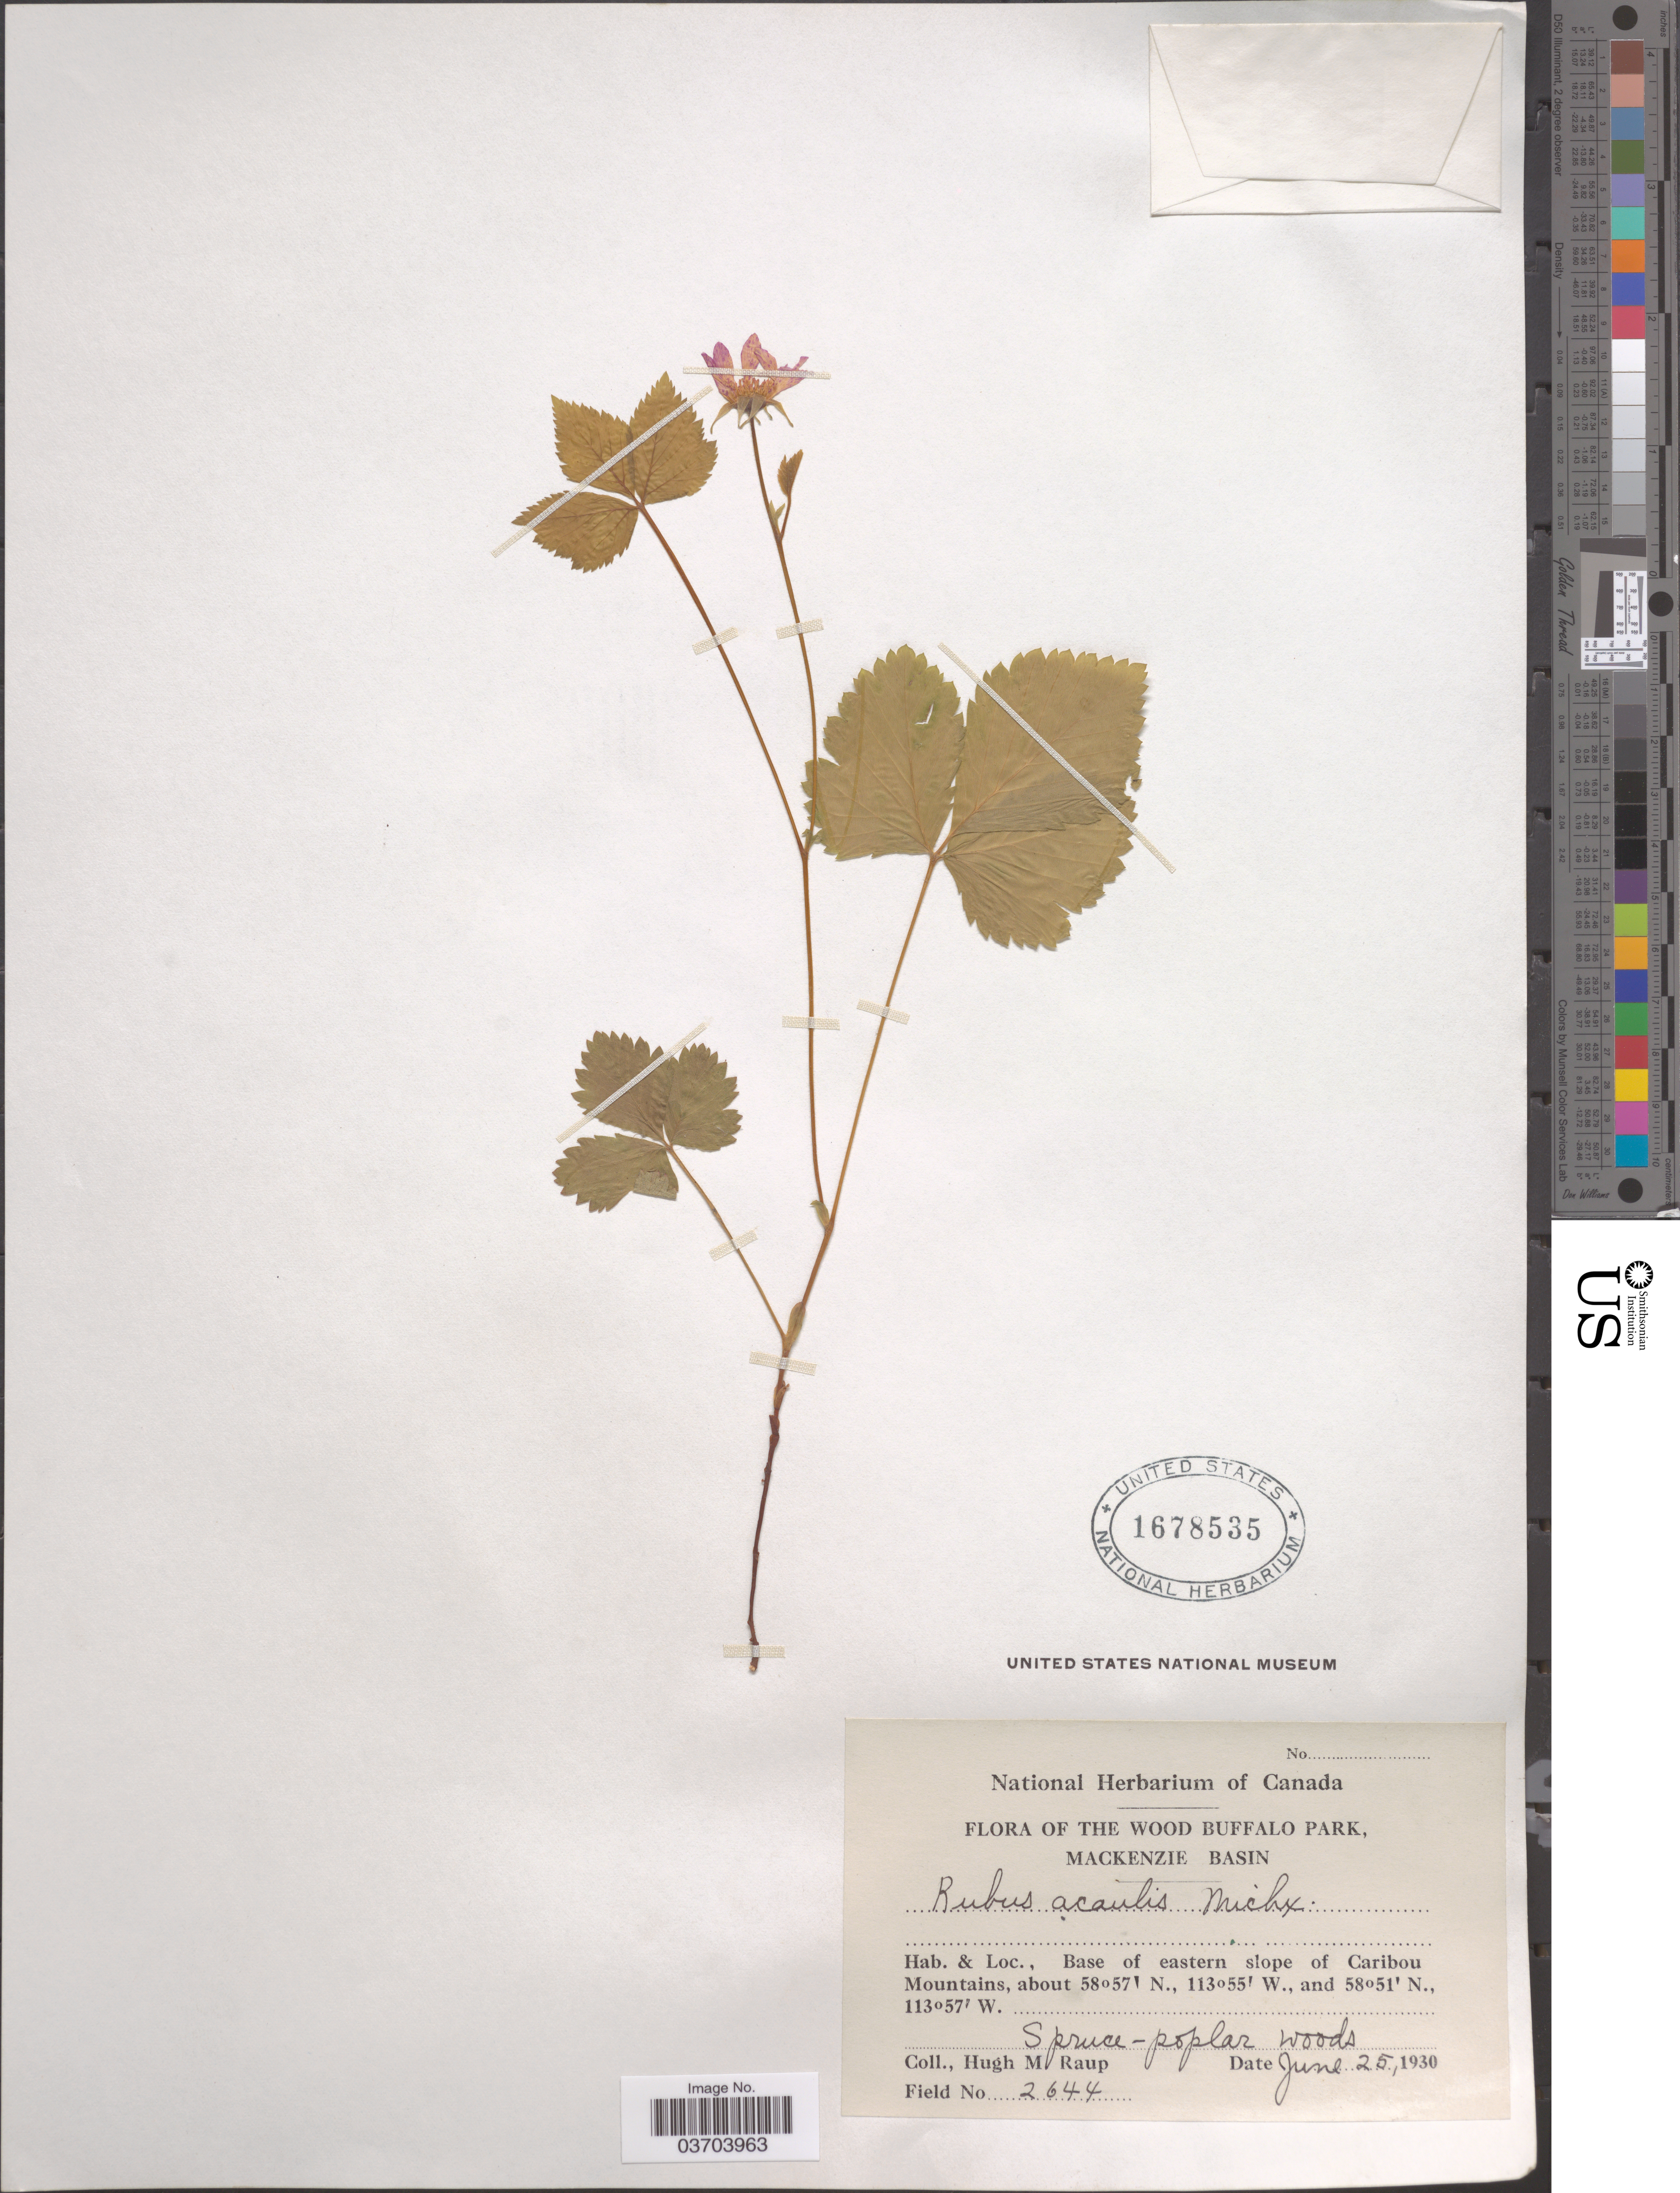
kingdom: Plantae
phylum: Tracheophyta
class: Magnoliopsida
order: Rosales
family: Rosaceae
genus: Rubus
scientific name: Rubus acaulis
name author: Michx.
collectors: H. Raup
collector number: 2644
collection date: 1930-06-25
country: Canada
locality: The Wood Buffalo Park, Mackenzie Basin. Base of eastern slope of Caribou Mountains.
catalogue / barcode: US 1678535